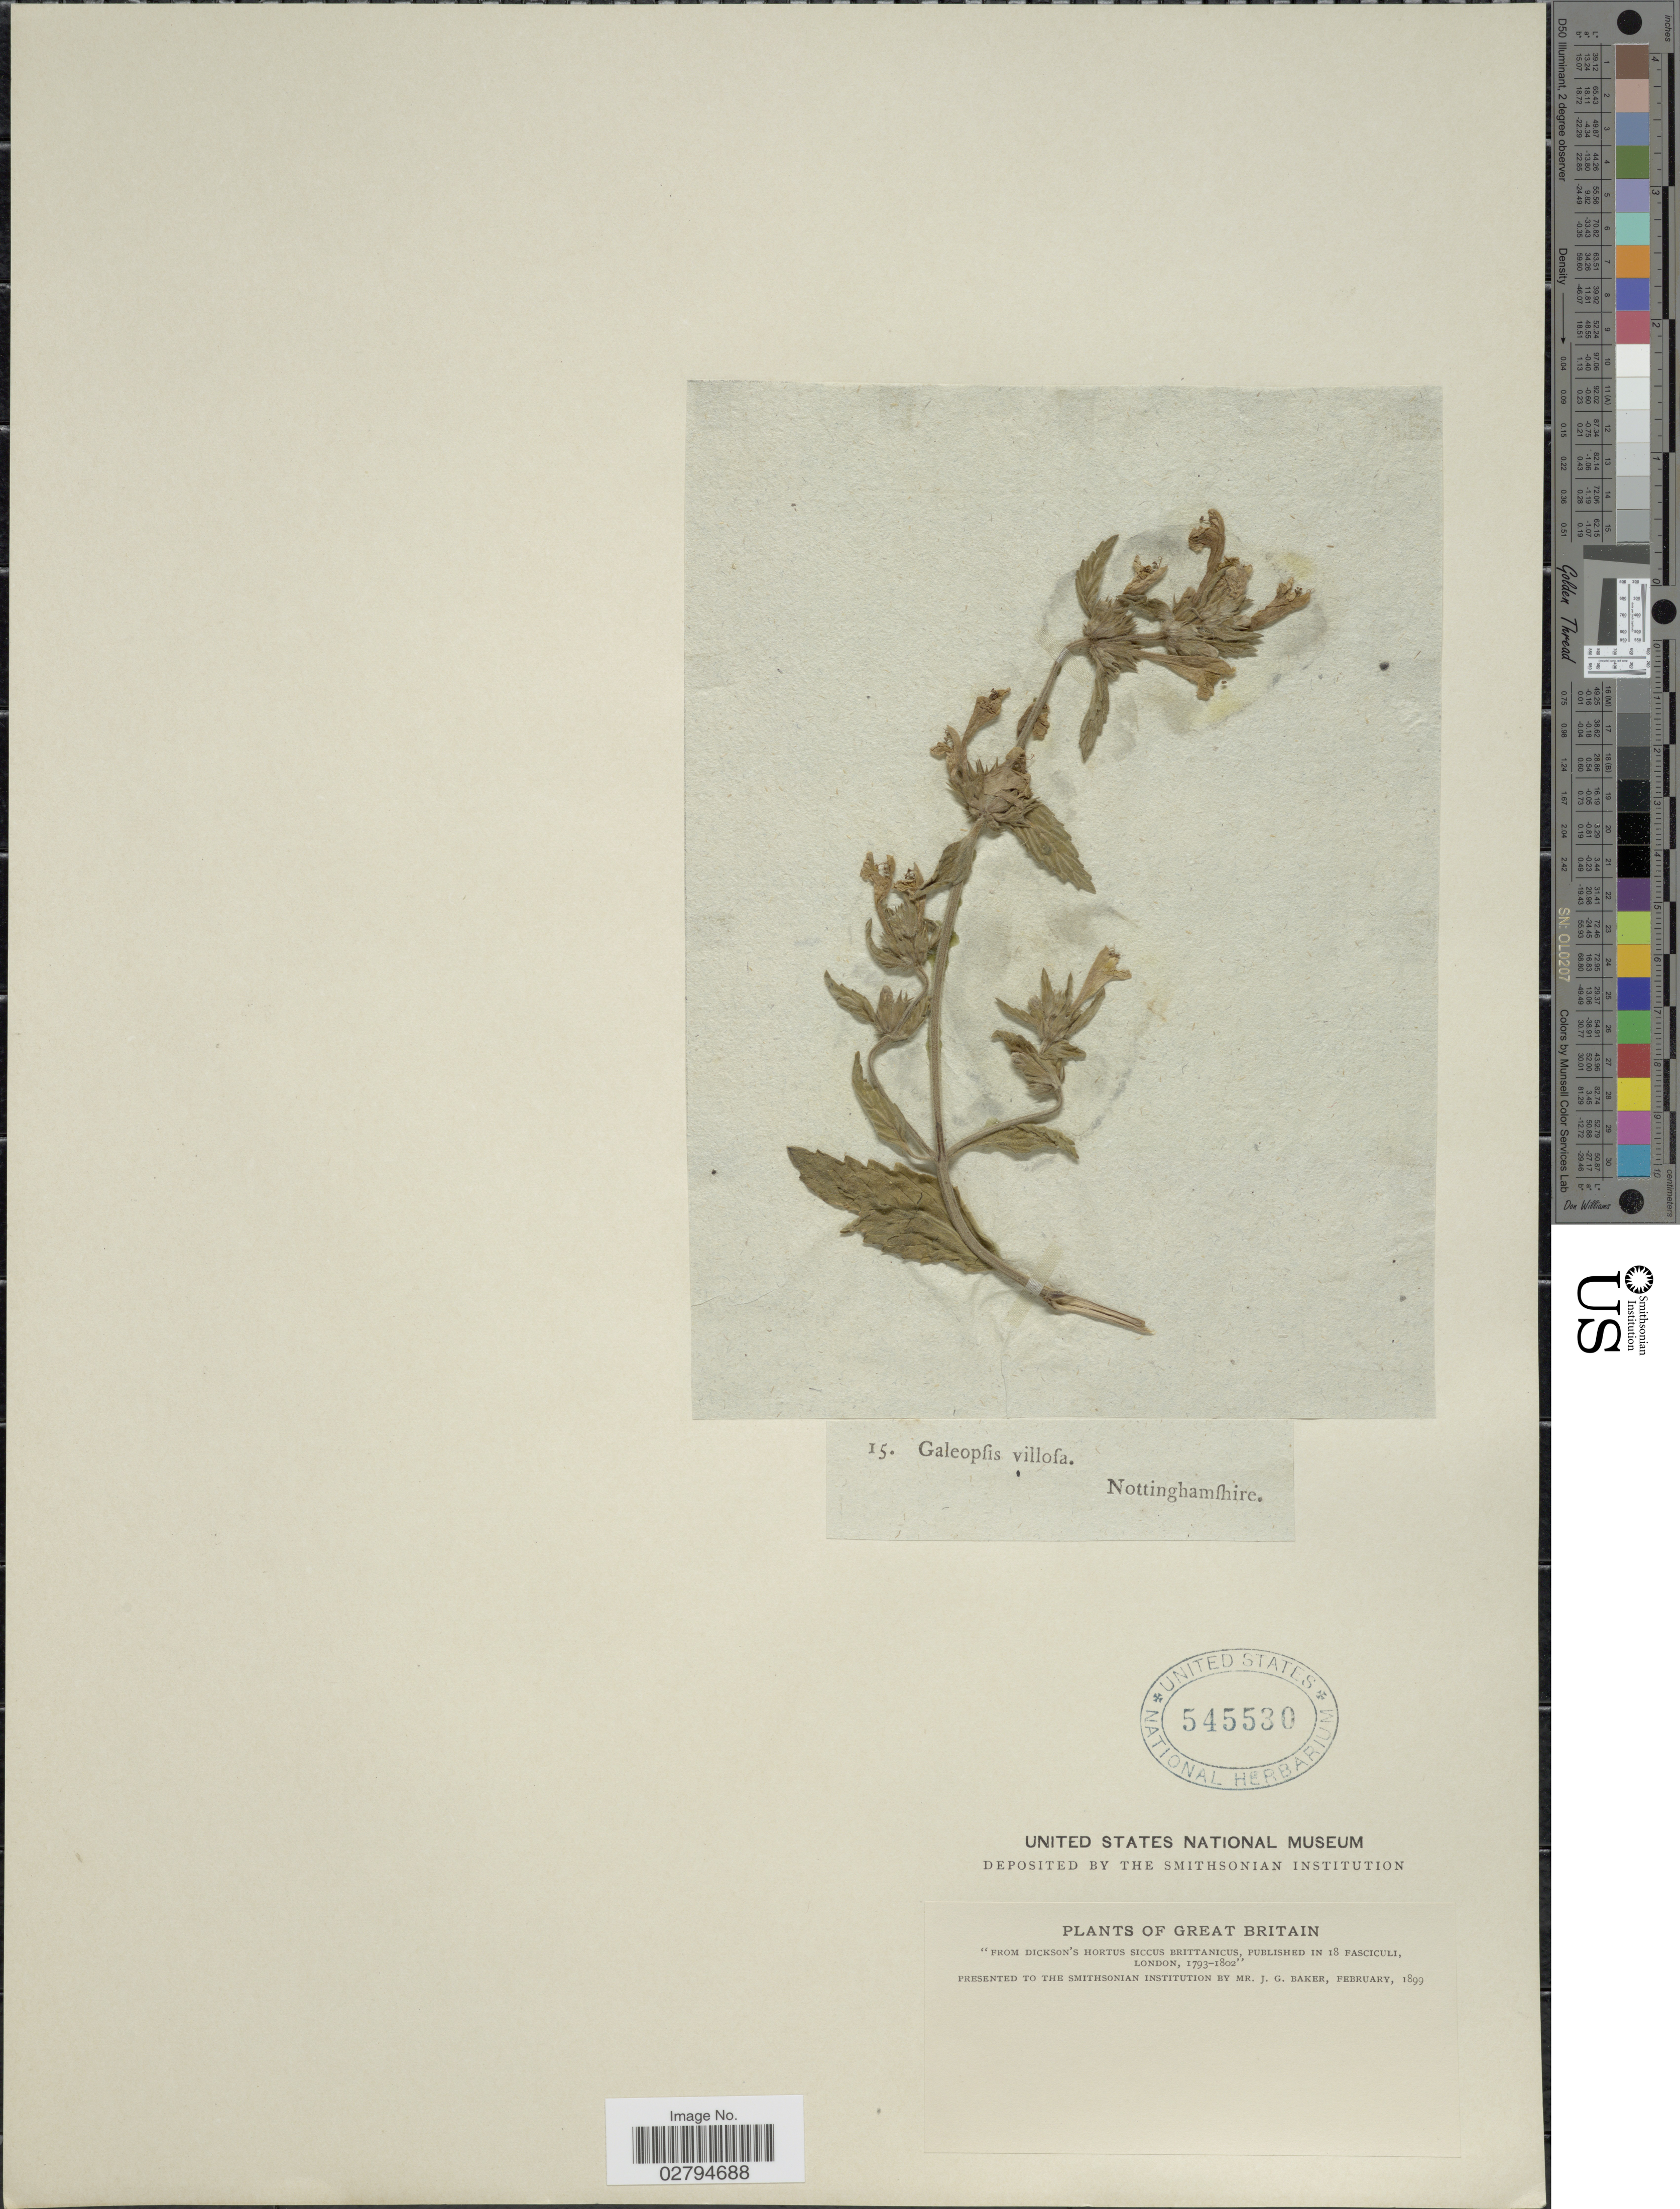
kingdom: Plantae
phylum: Tracheophyta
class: Magnoliopsida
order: Lamiales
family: Lamiaceae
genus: Galeopsis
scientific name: Galeopsis villosa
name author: Huds.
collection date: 1793/1802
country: United Kingdom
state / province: England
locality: Great Britain. Nottinghamshire.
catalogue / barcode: US 545530